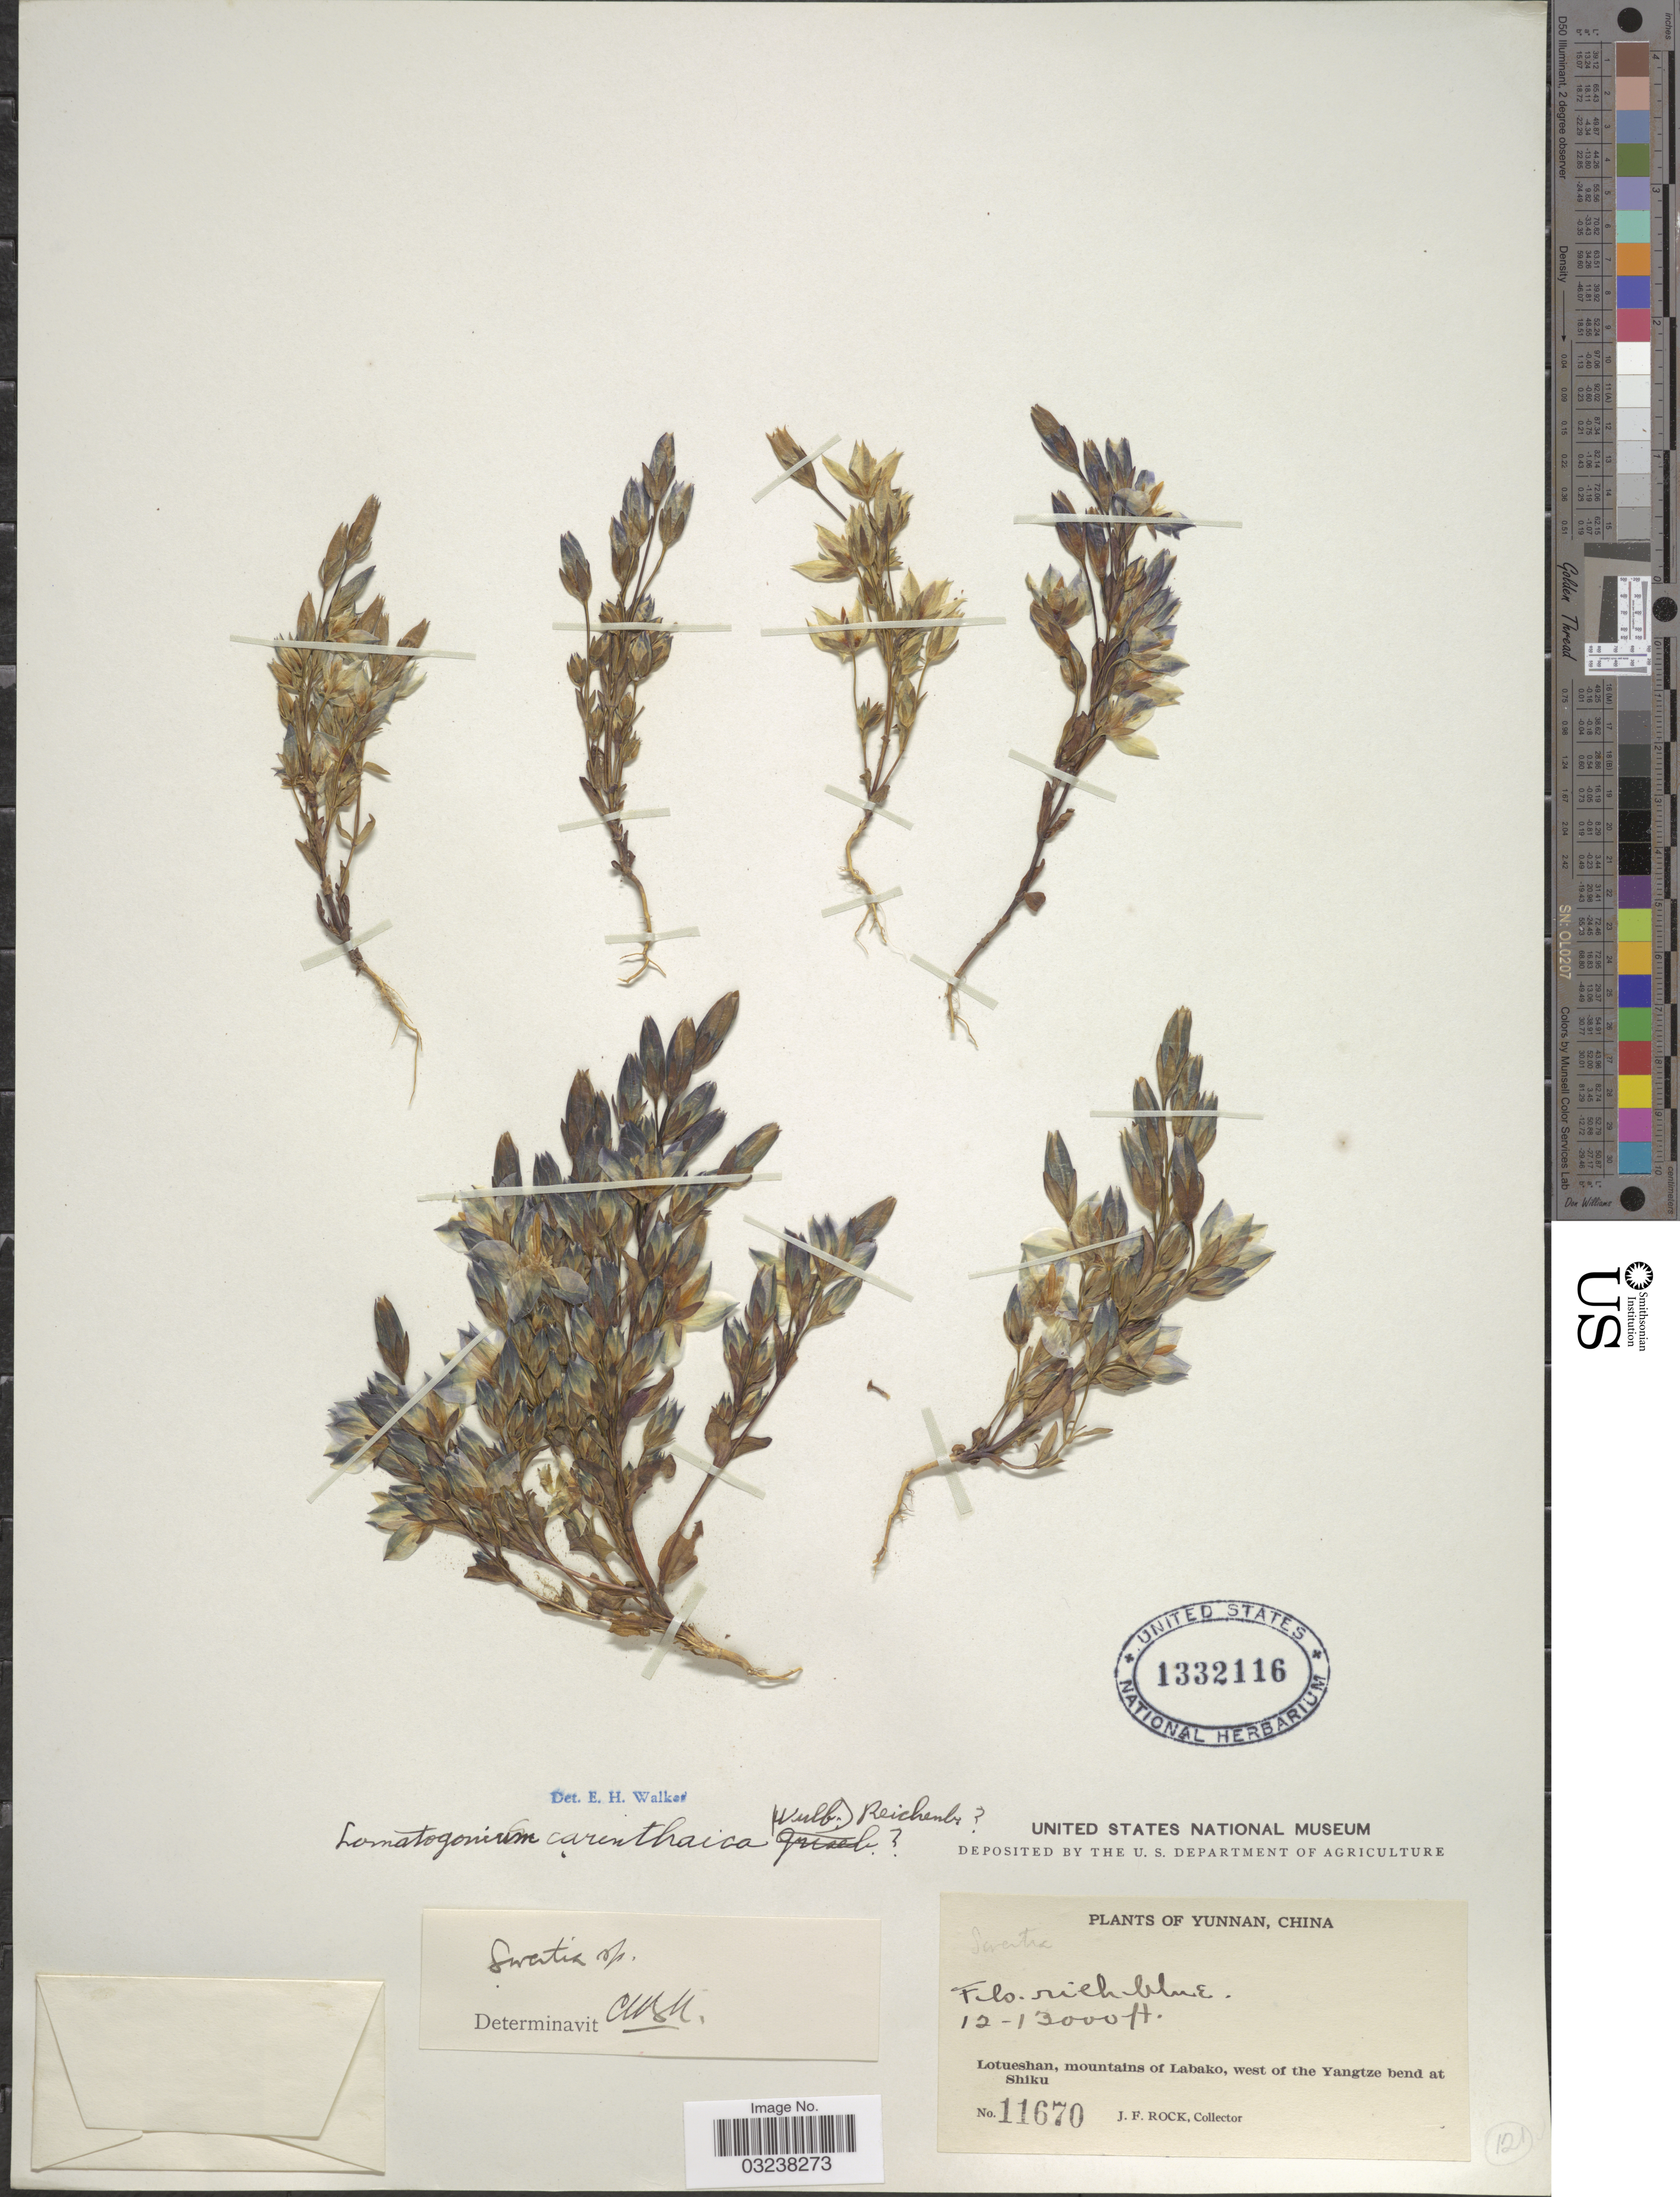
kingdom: Plantae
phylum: Tracheophyta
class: Magnoliopsida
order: Gentianales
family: Gentianaceae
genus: Lomatogonium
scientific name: Lomatogonium carinthiacum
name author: (Wulfen) A. Braun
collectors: J. Rock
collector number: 11670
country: China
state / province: Yunnan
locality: Lotueshan, mountains of Labako, west of the Yangtze bend at Shiku.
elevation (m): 3658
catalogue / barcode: US 1332116